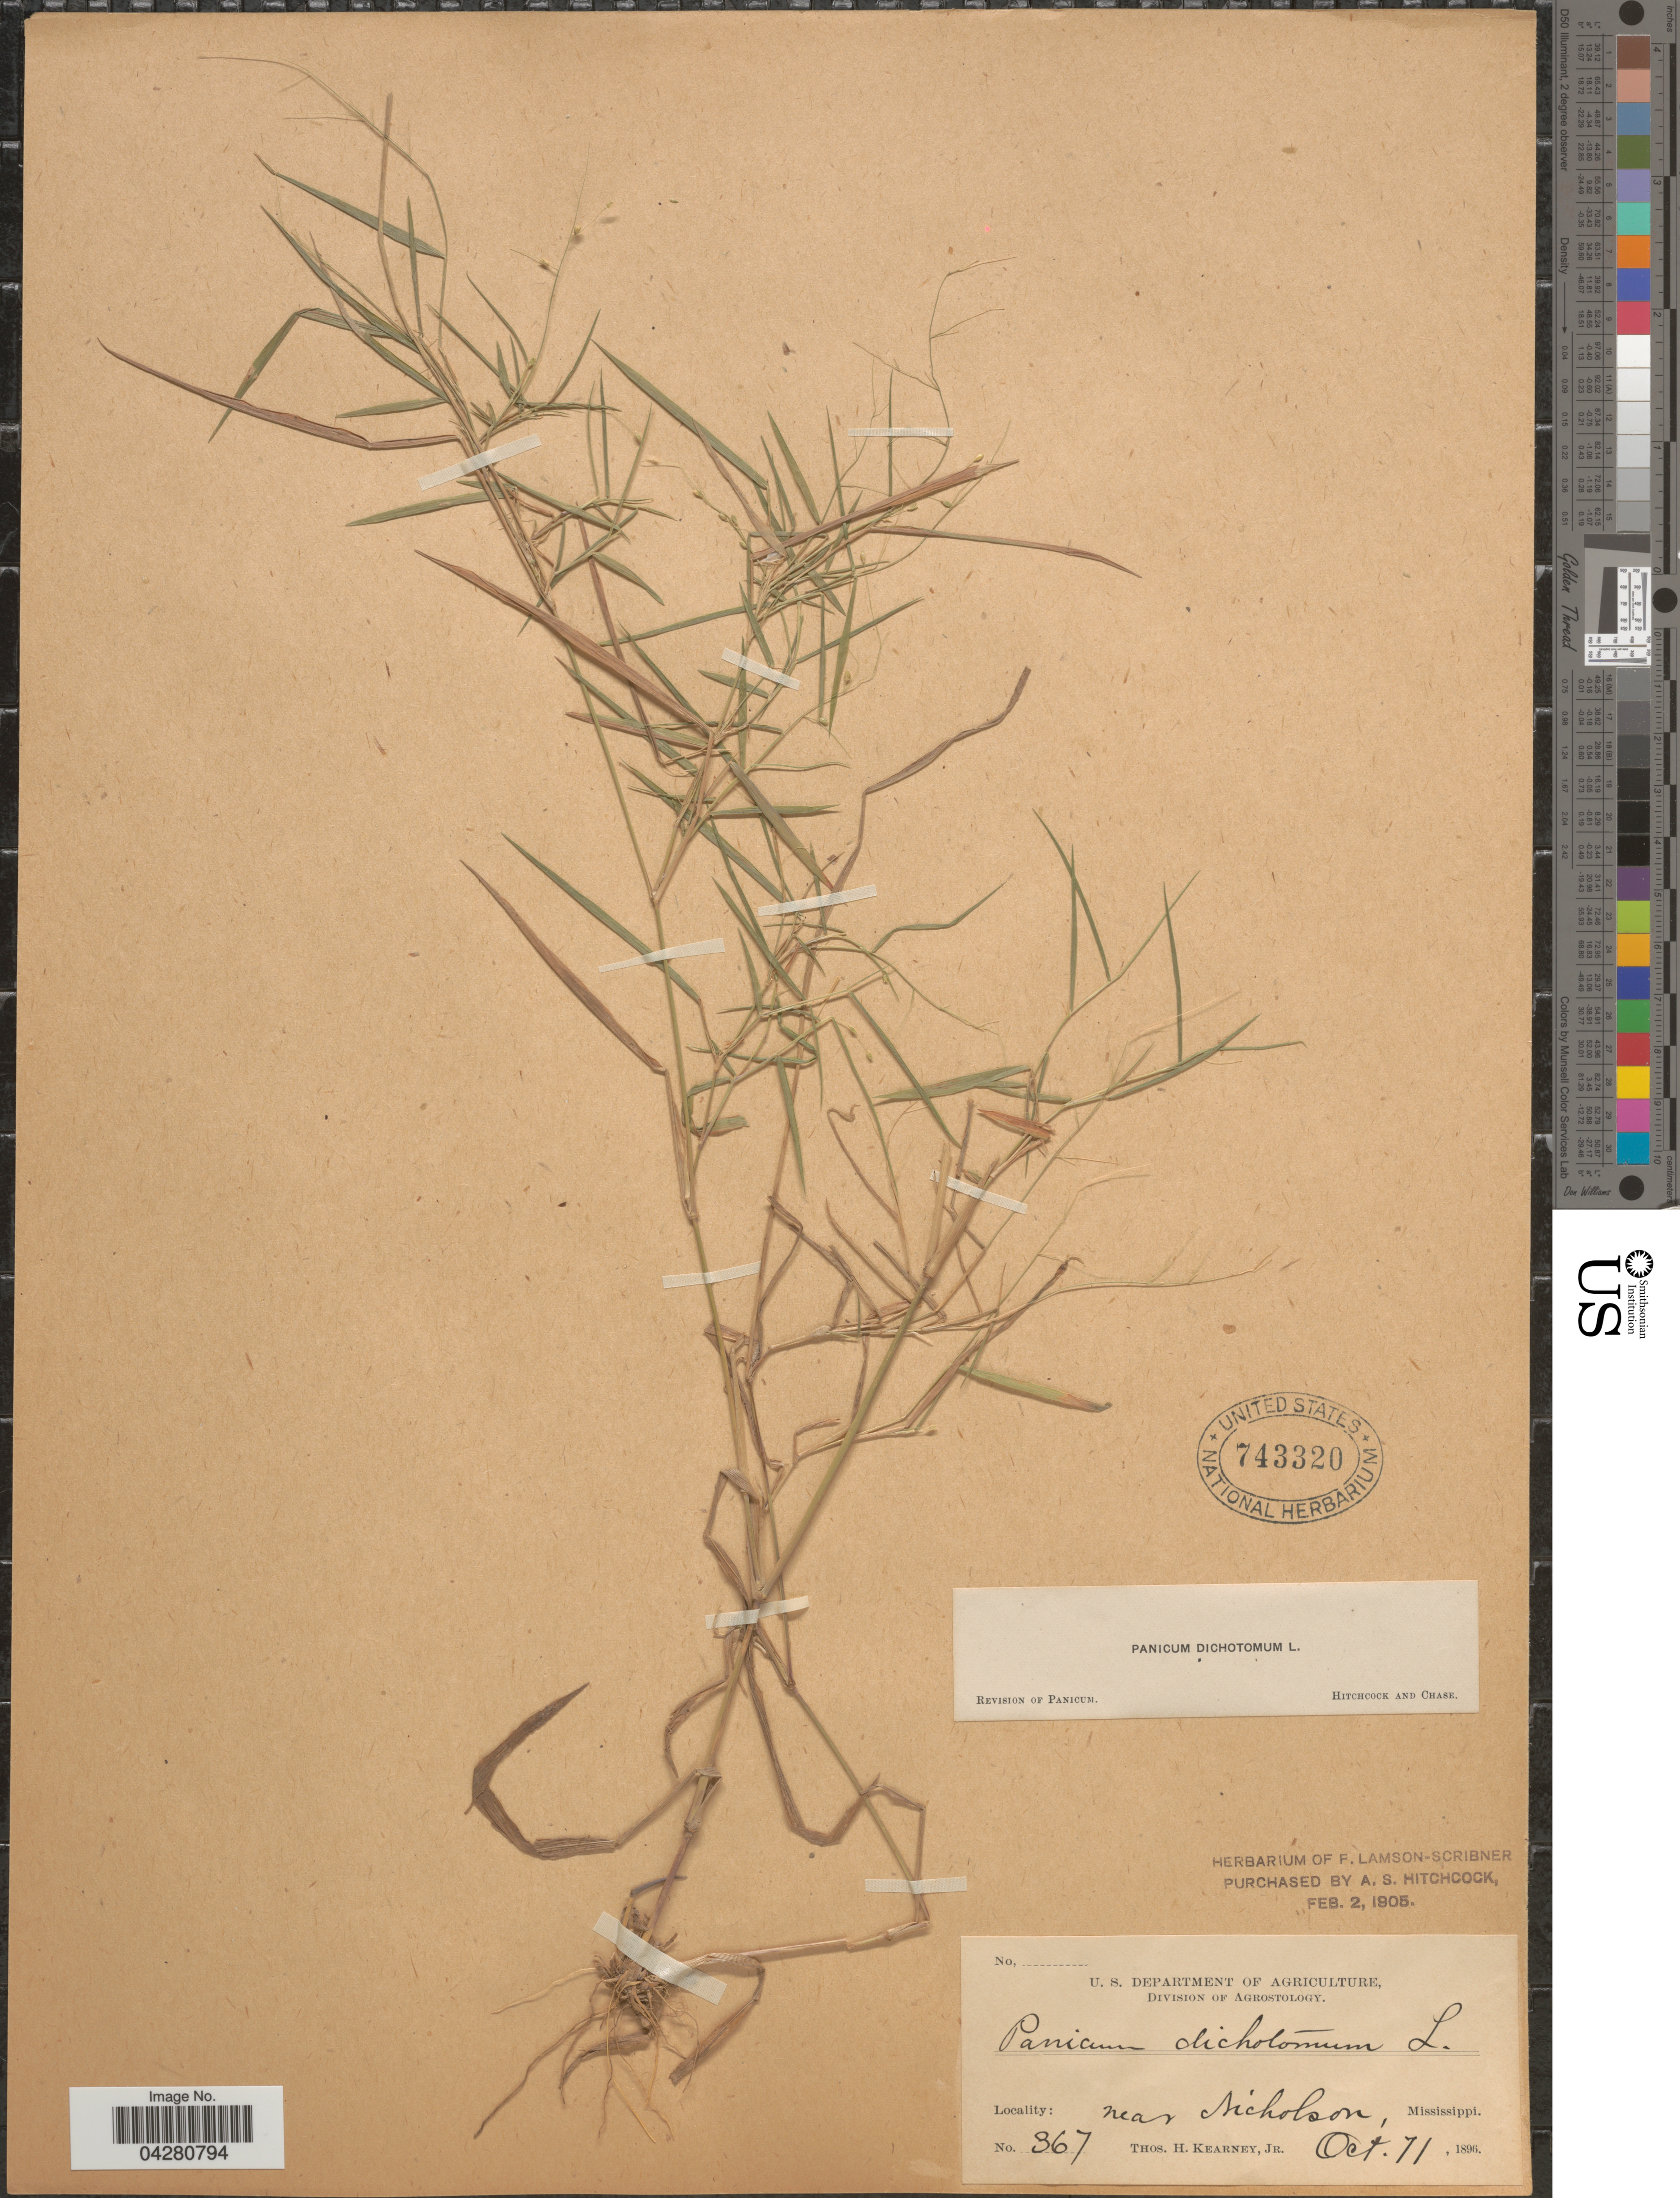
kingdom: Plantae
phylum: Tracheophyta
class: Liliopsida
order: Poales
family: Poaceae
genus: Dichanthelium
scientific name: Dichanthelium dichotomum var. dichotomum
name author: (L.) Gould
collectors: T. H. Kearney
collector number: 367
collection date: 1896-10-11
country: United States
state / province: Mississippi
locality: Near Nicholson.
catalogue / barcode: US 743320